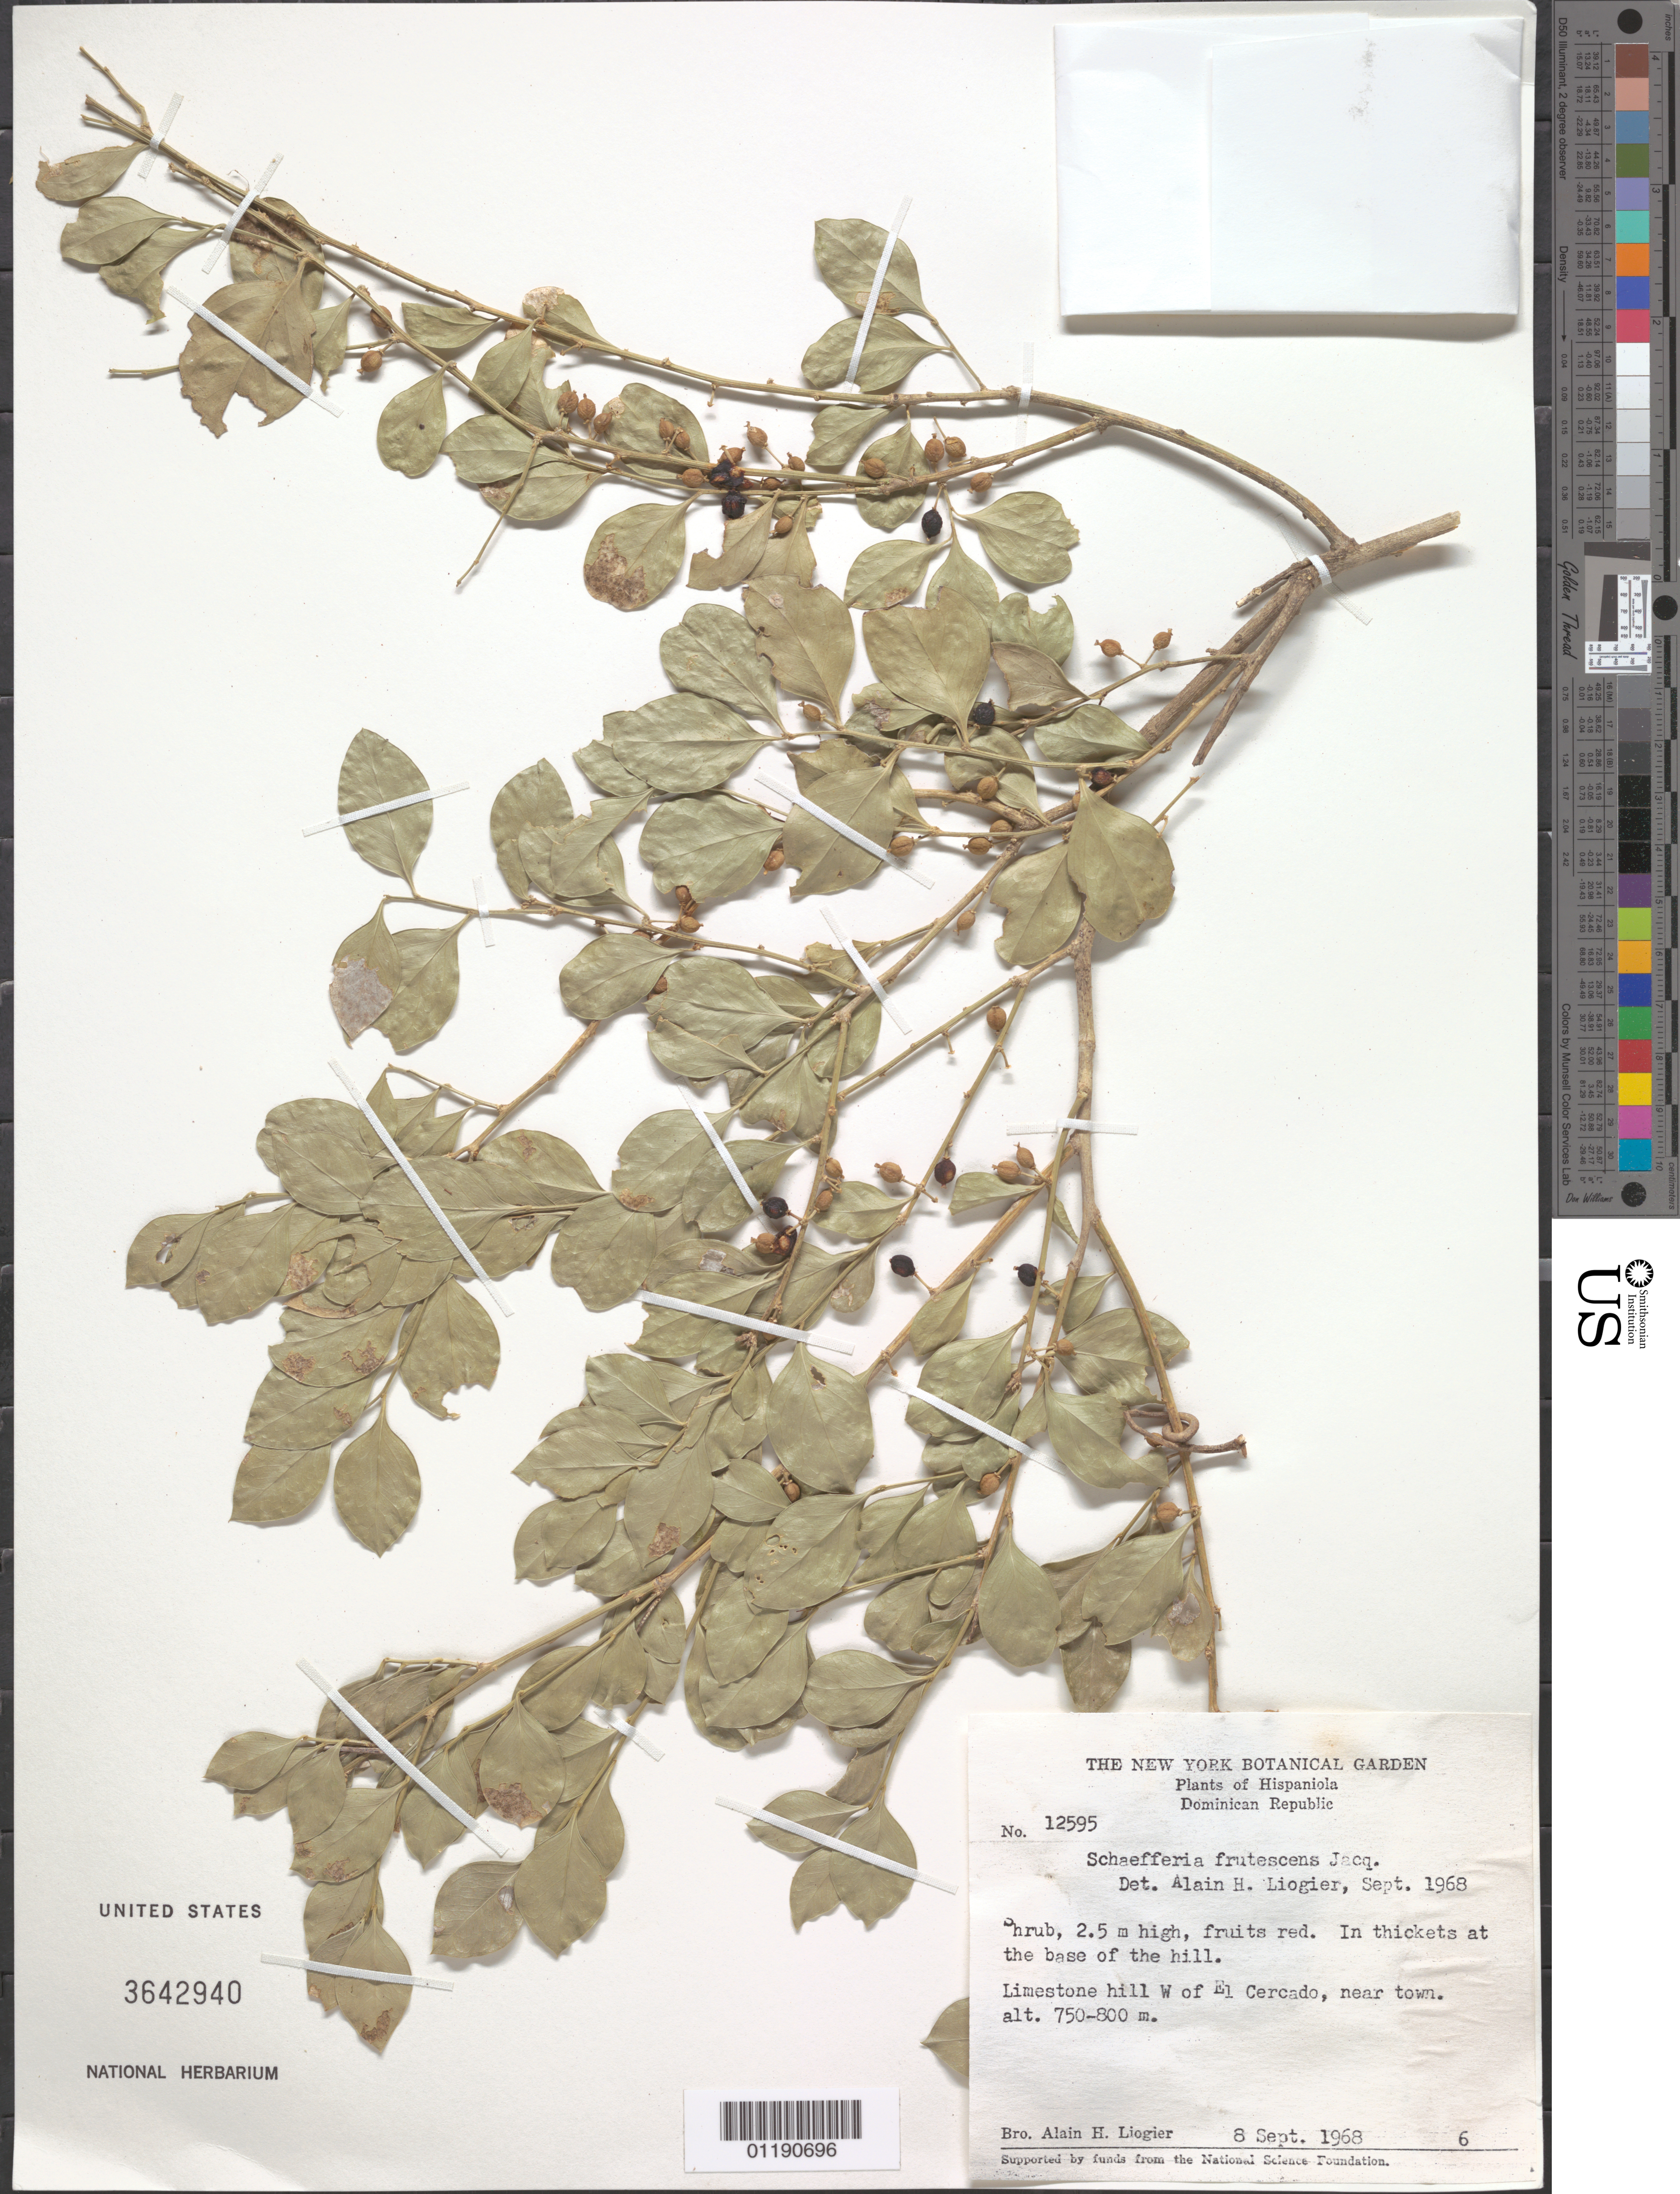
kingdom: Plantae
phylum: Tracheophyta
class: Magnoliopsida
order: Celastrales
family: Celastraceae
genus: Schaefferia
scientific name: Schaefferia frutescens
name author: Jacq.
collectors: A. H. Liogier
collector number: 12595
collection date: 1968-09-08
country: Dominican Republic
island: Hispaniola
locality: W of El Cercado, near Town.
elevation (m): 750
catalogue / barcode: US 3642940